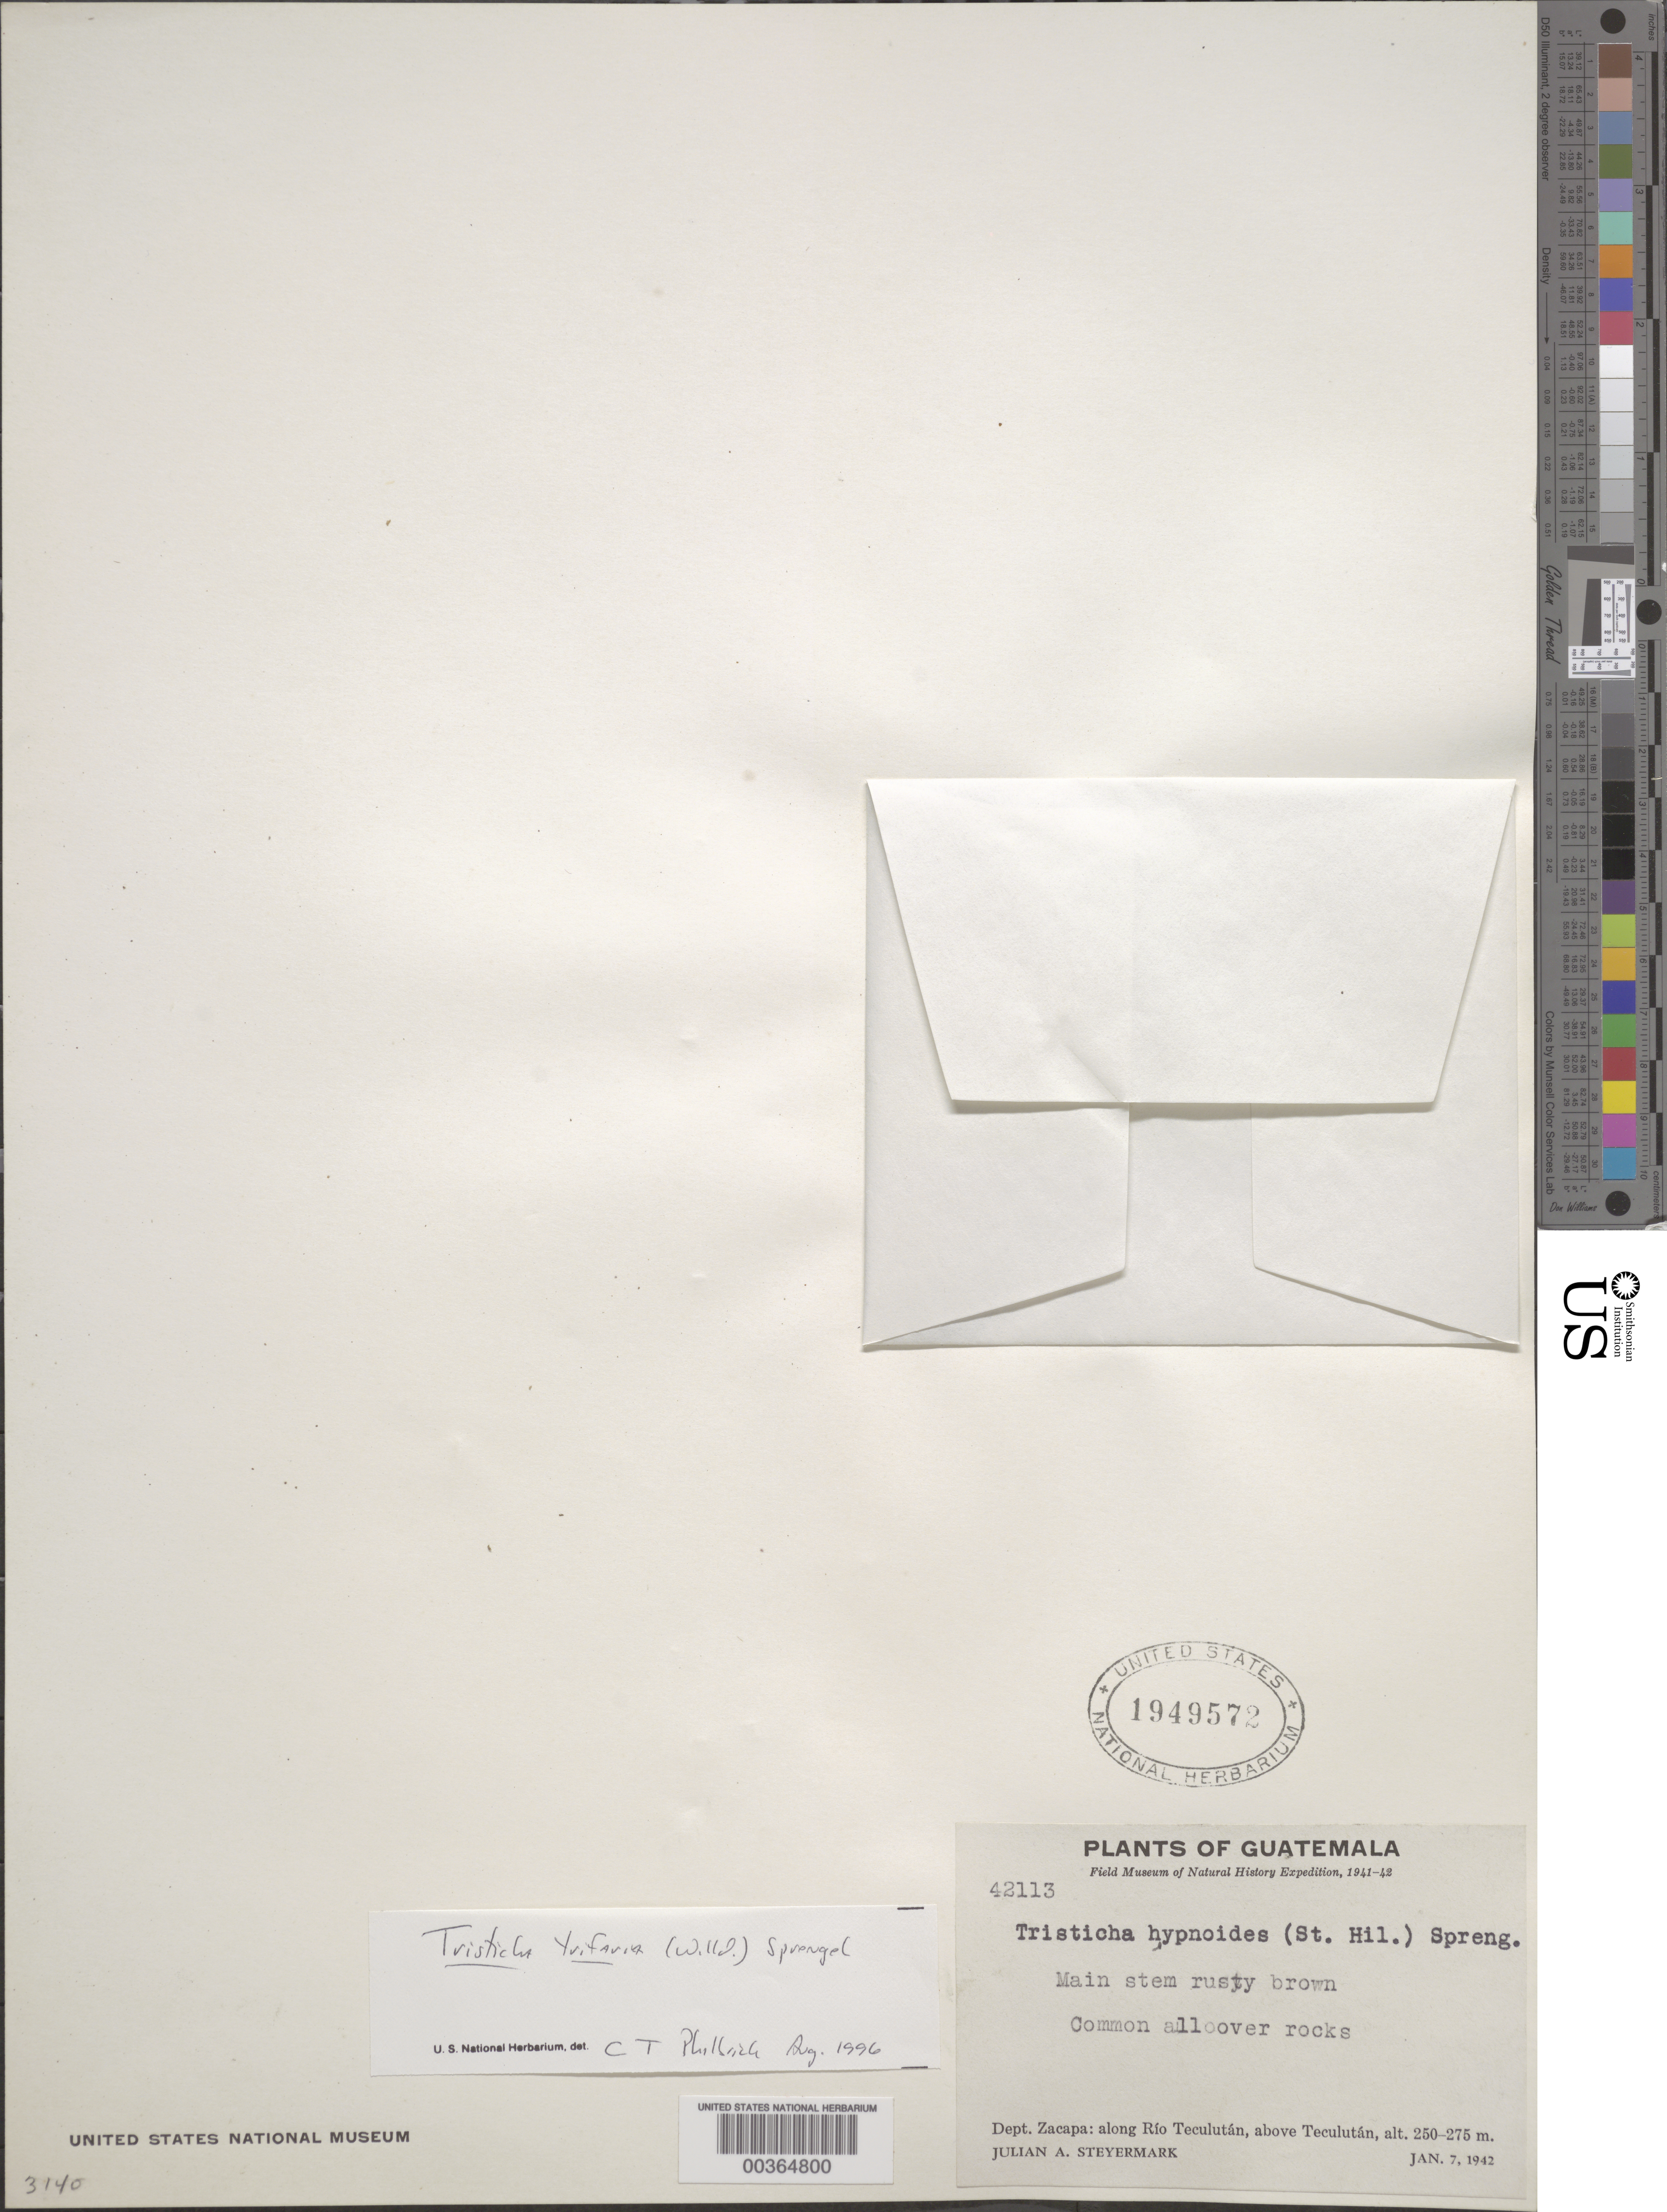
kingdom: Plantae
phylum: Tracheophyta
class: Magnoliopsida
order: Malpighiales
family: Podostemaceae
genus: Tristicha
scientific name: Tristicha trifaria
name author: (Willd.) Spreng.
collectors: J. Steyermark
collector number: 42113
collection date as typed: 07 Jan 1942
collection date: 1942-01-07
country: Guatemala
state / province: Zacapa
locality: Along rio teculutan, above teculutan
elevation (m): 250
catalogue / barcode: US 1949572